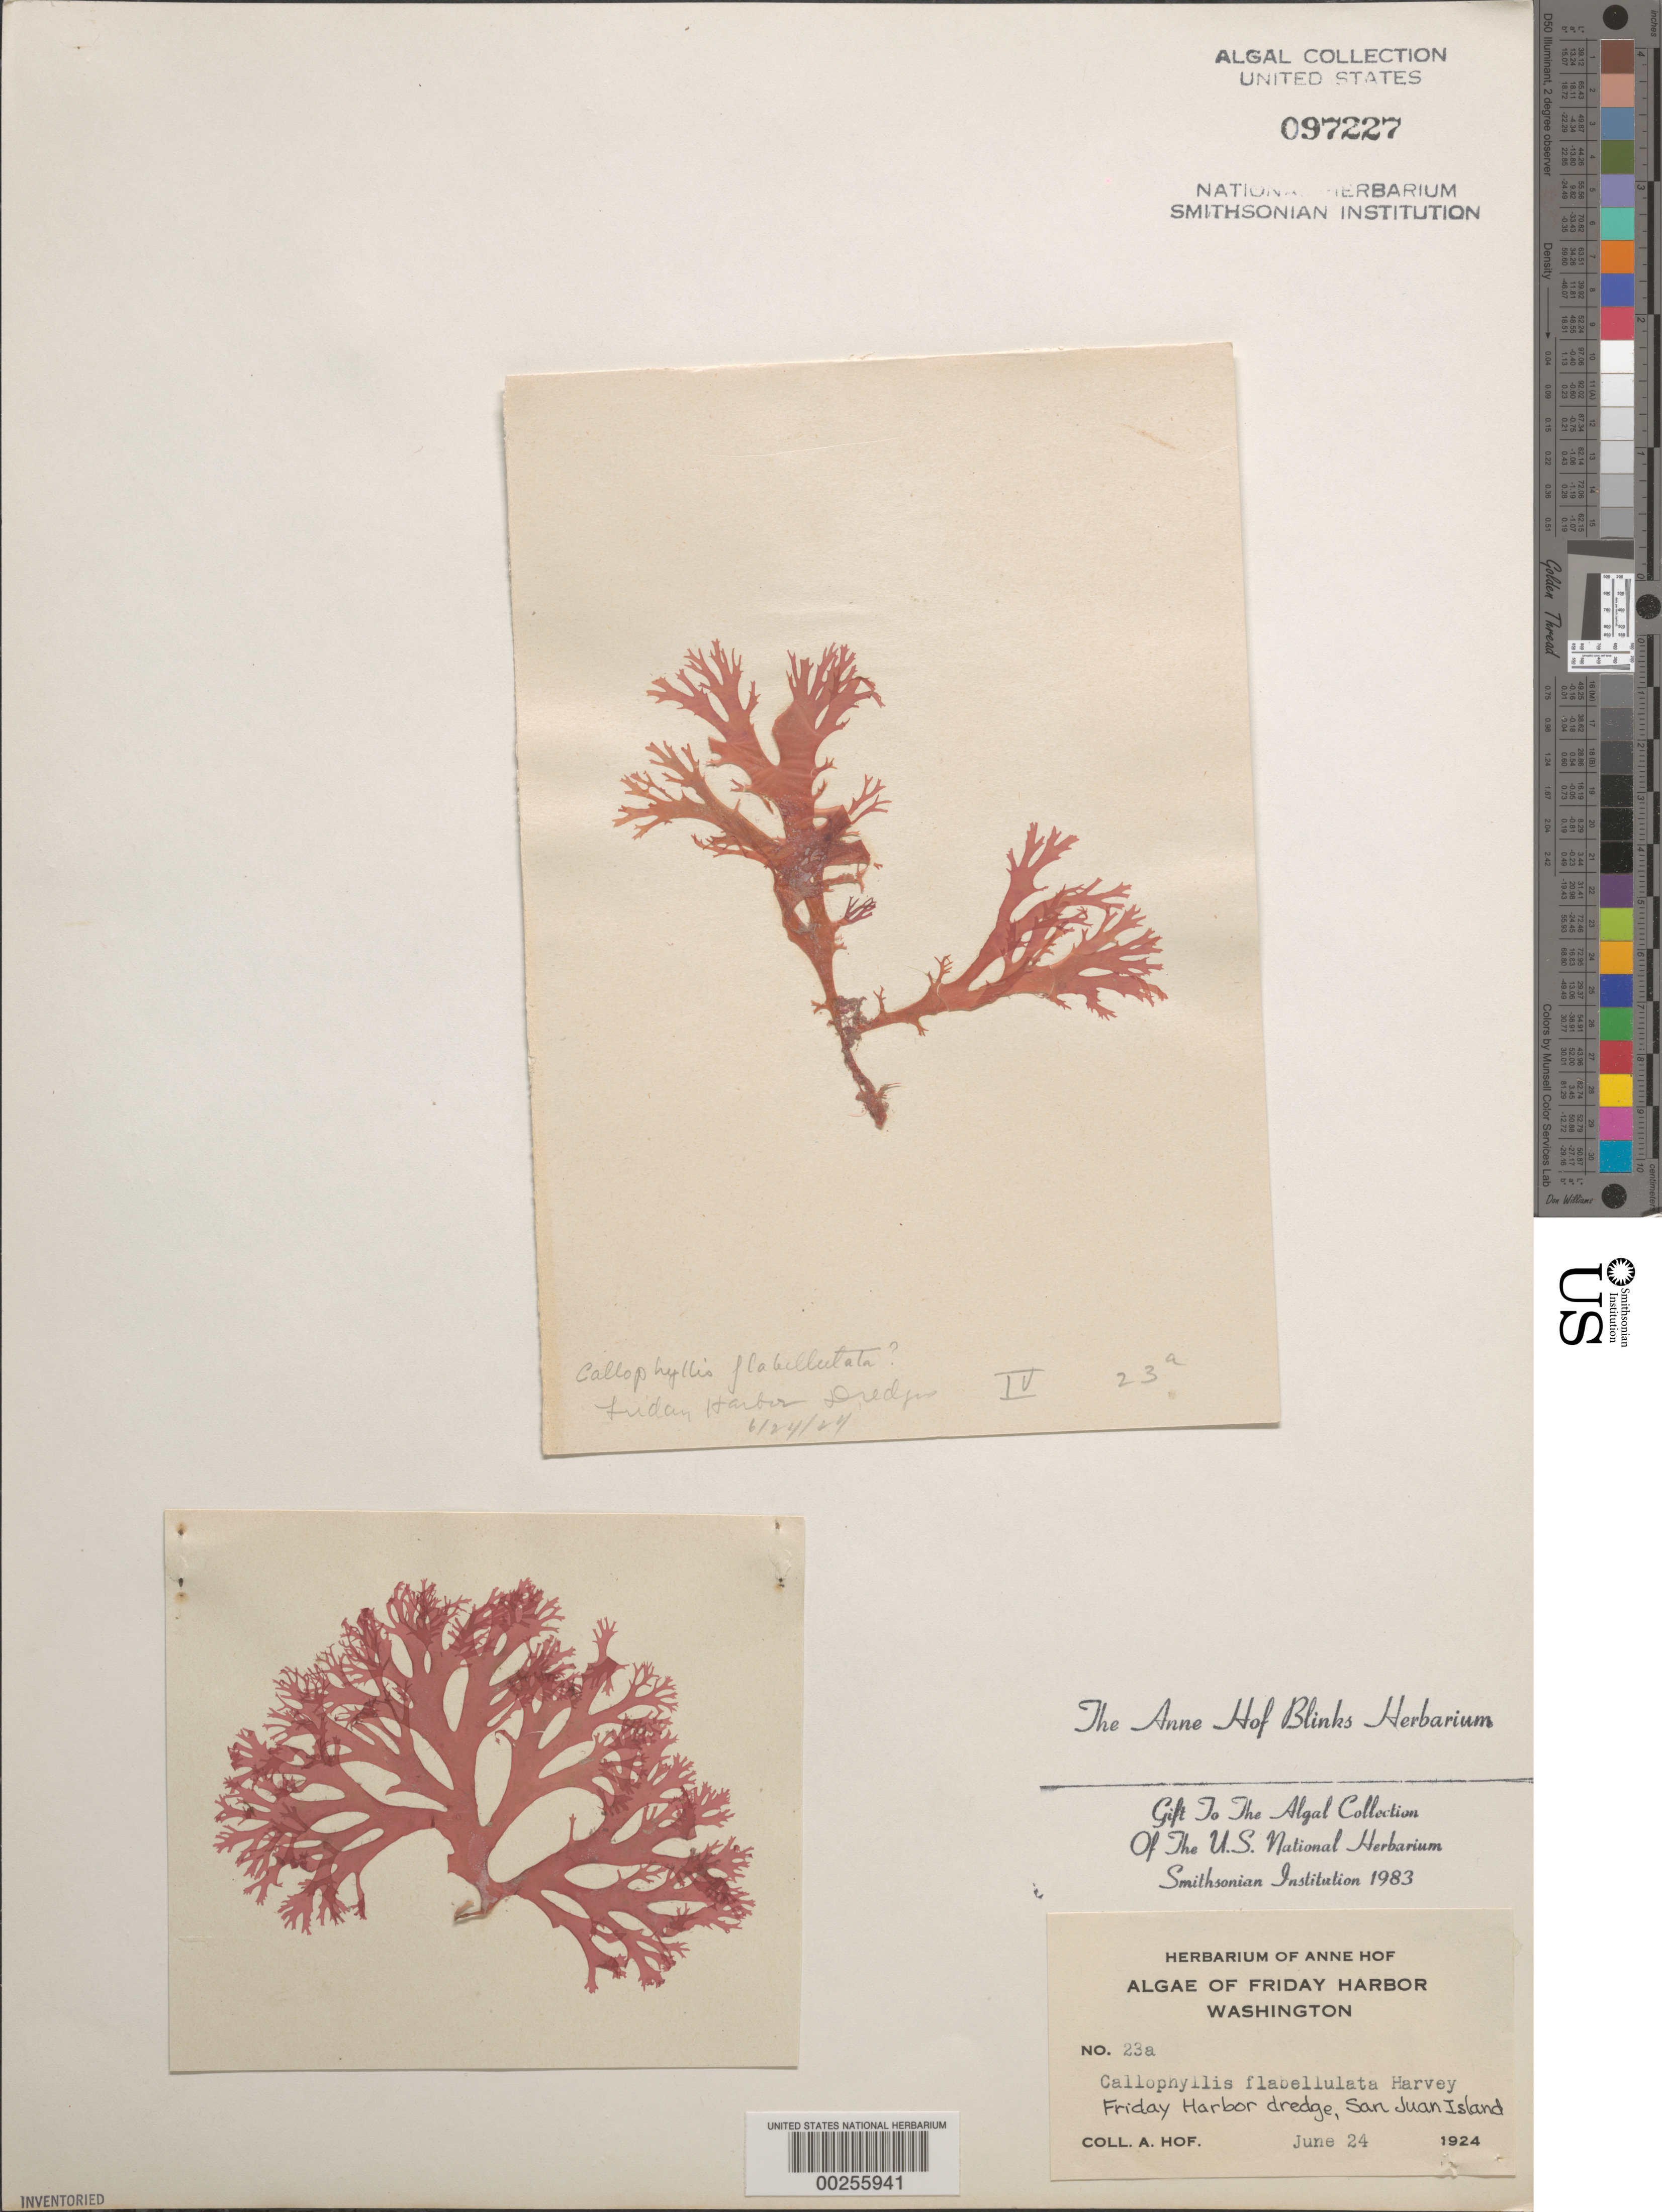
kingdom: Plantae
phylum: Rhodophyta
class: Florideophyceae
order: Gigartinales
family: Kallymeniaceae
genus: Callophyllis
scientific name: Callophyllis flabellulata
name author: Harv.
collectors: A. Blinks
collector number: AHB 23a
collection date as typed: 24 Jun 1924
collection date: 1924-06-24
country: United States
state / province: Washington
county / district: San Juan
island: San Juan Island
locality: Friday Harbor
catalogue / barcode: US 97227